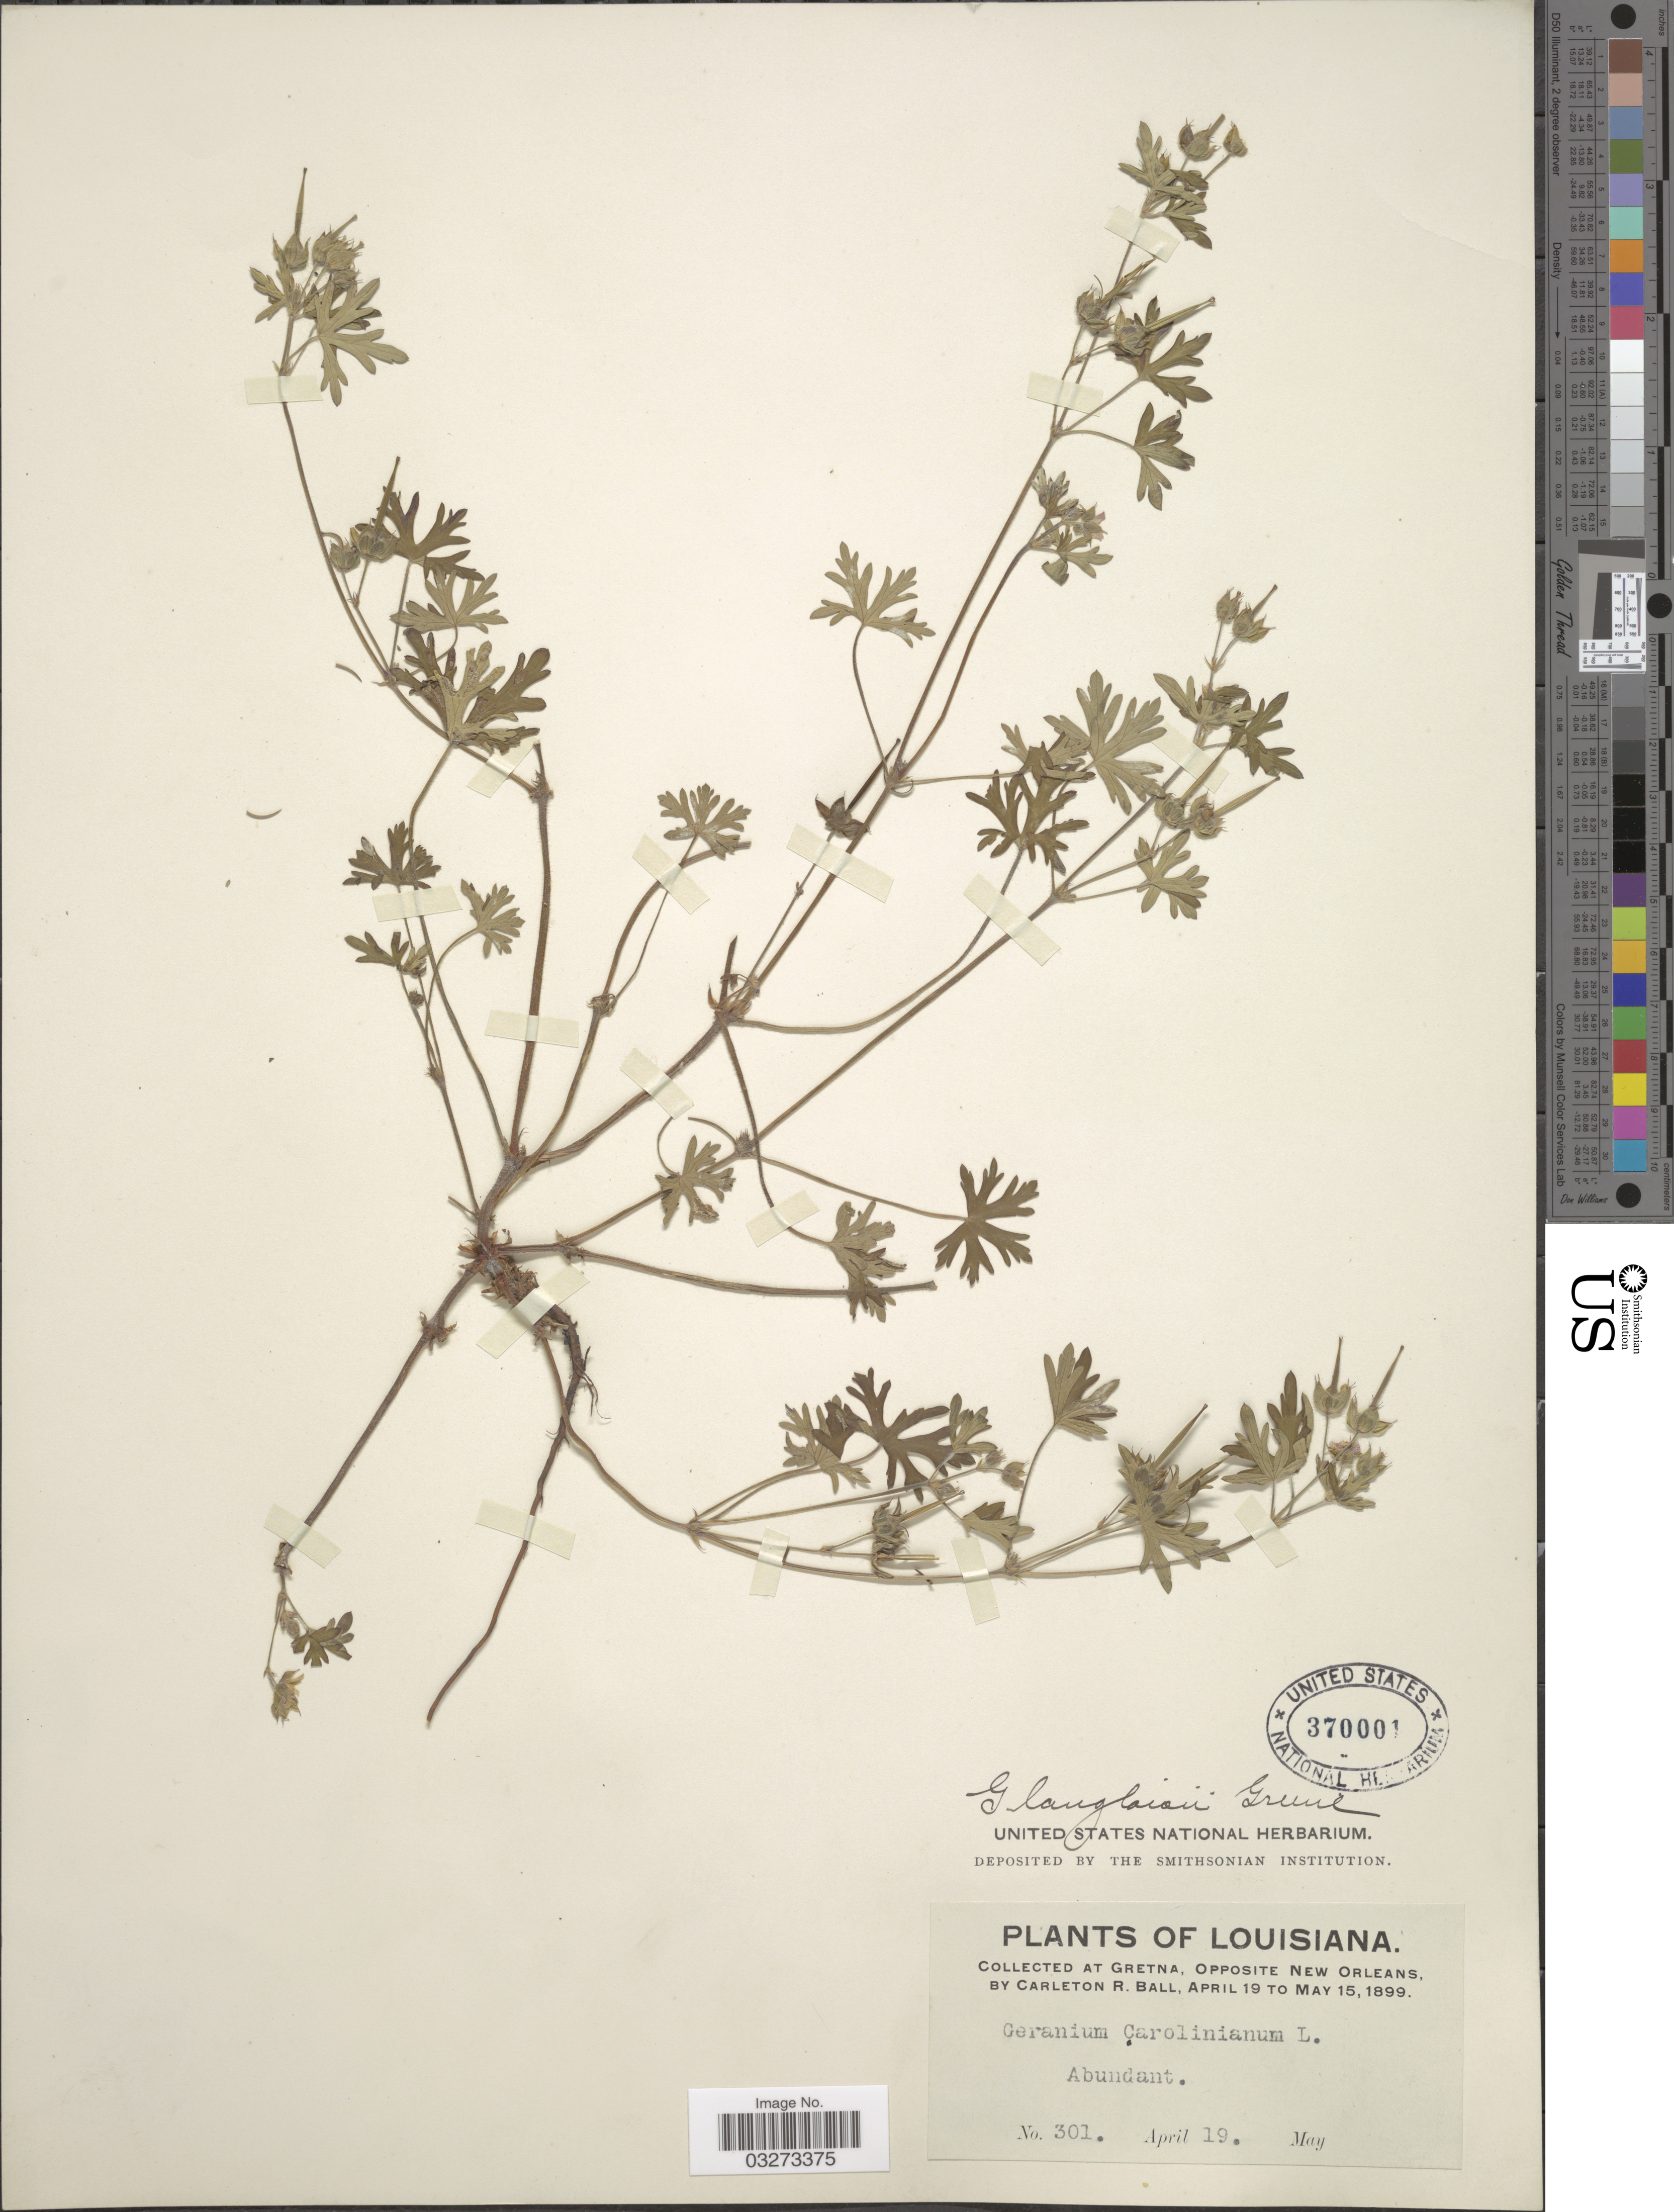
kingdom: Plantae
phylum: Tracheophyta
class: Magnoliopsida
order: Geraniales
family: Geraniaceae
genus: Geranium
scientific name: Geranium carolinianum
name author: L.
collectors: C. R. Ball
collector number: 301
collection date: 1899-04-19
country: United States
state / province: Louisiana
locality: At Gretna, opposite New Orleans.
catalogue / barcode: US 370001